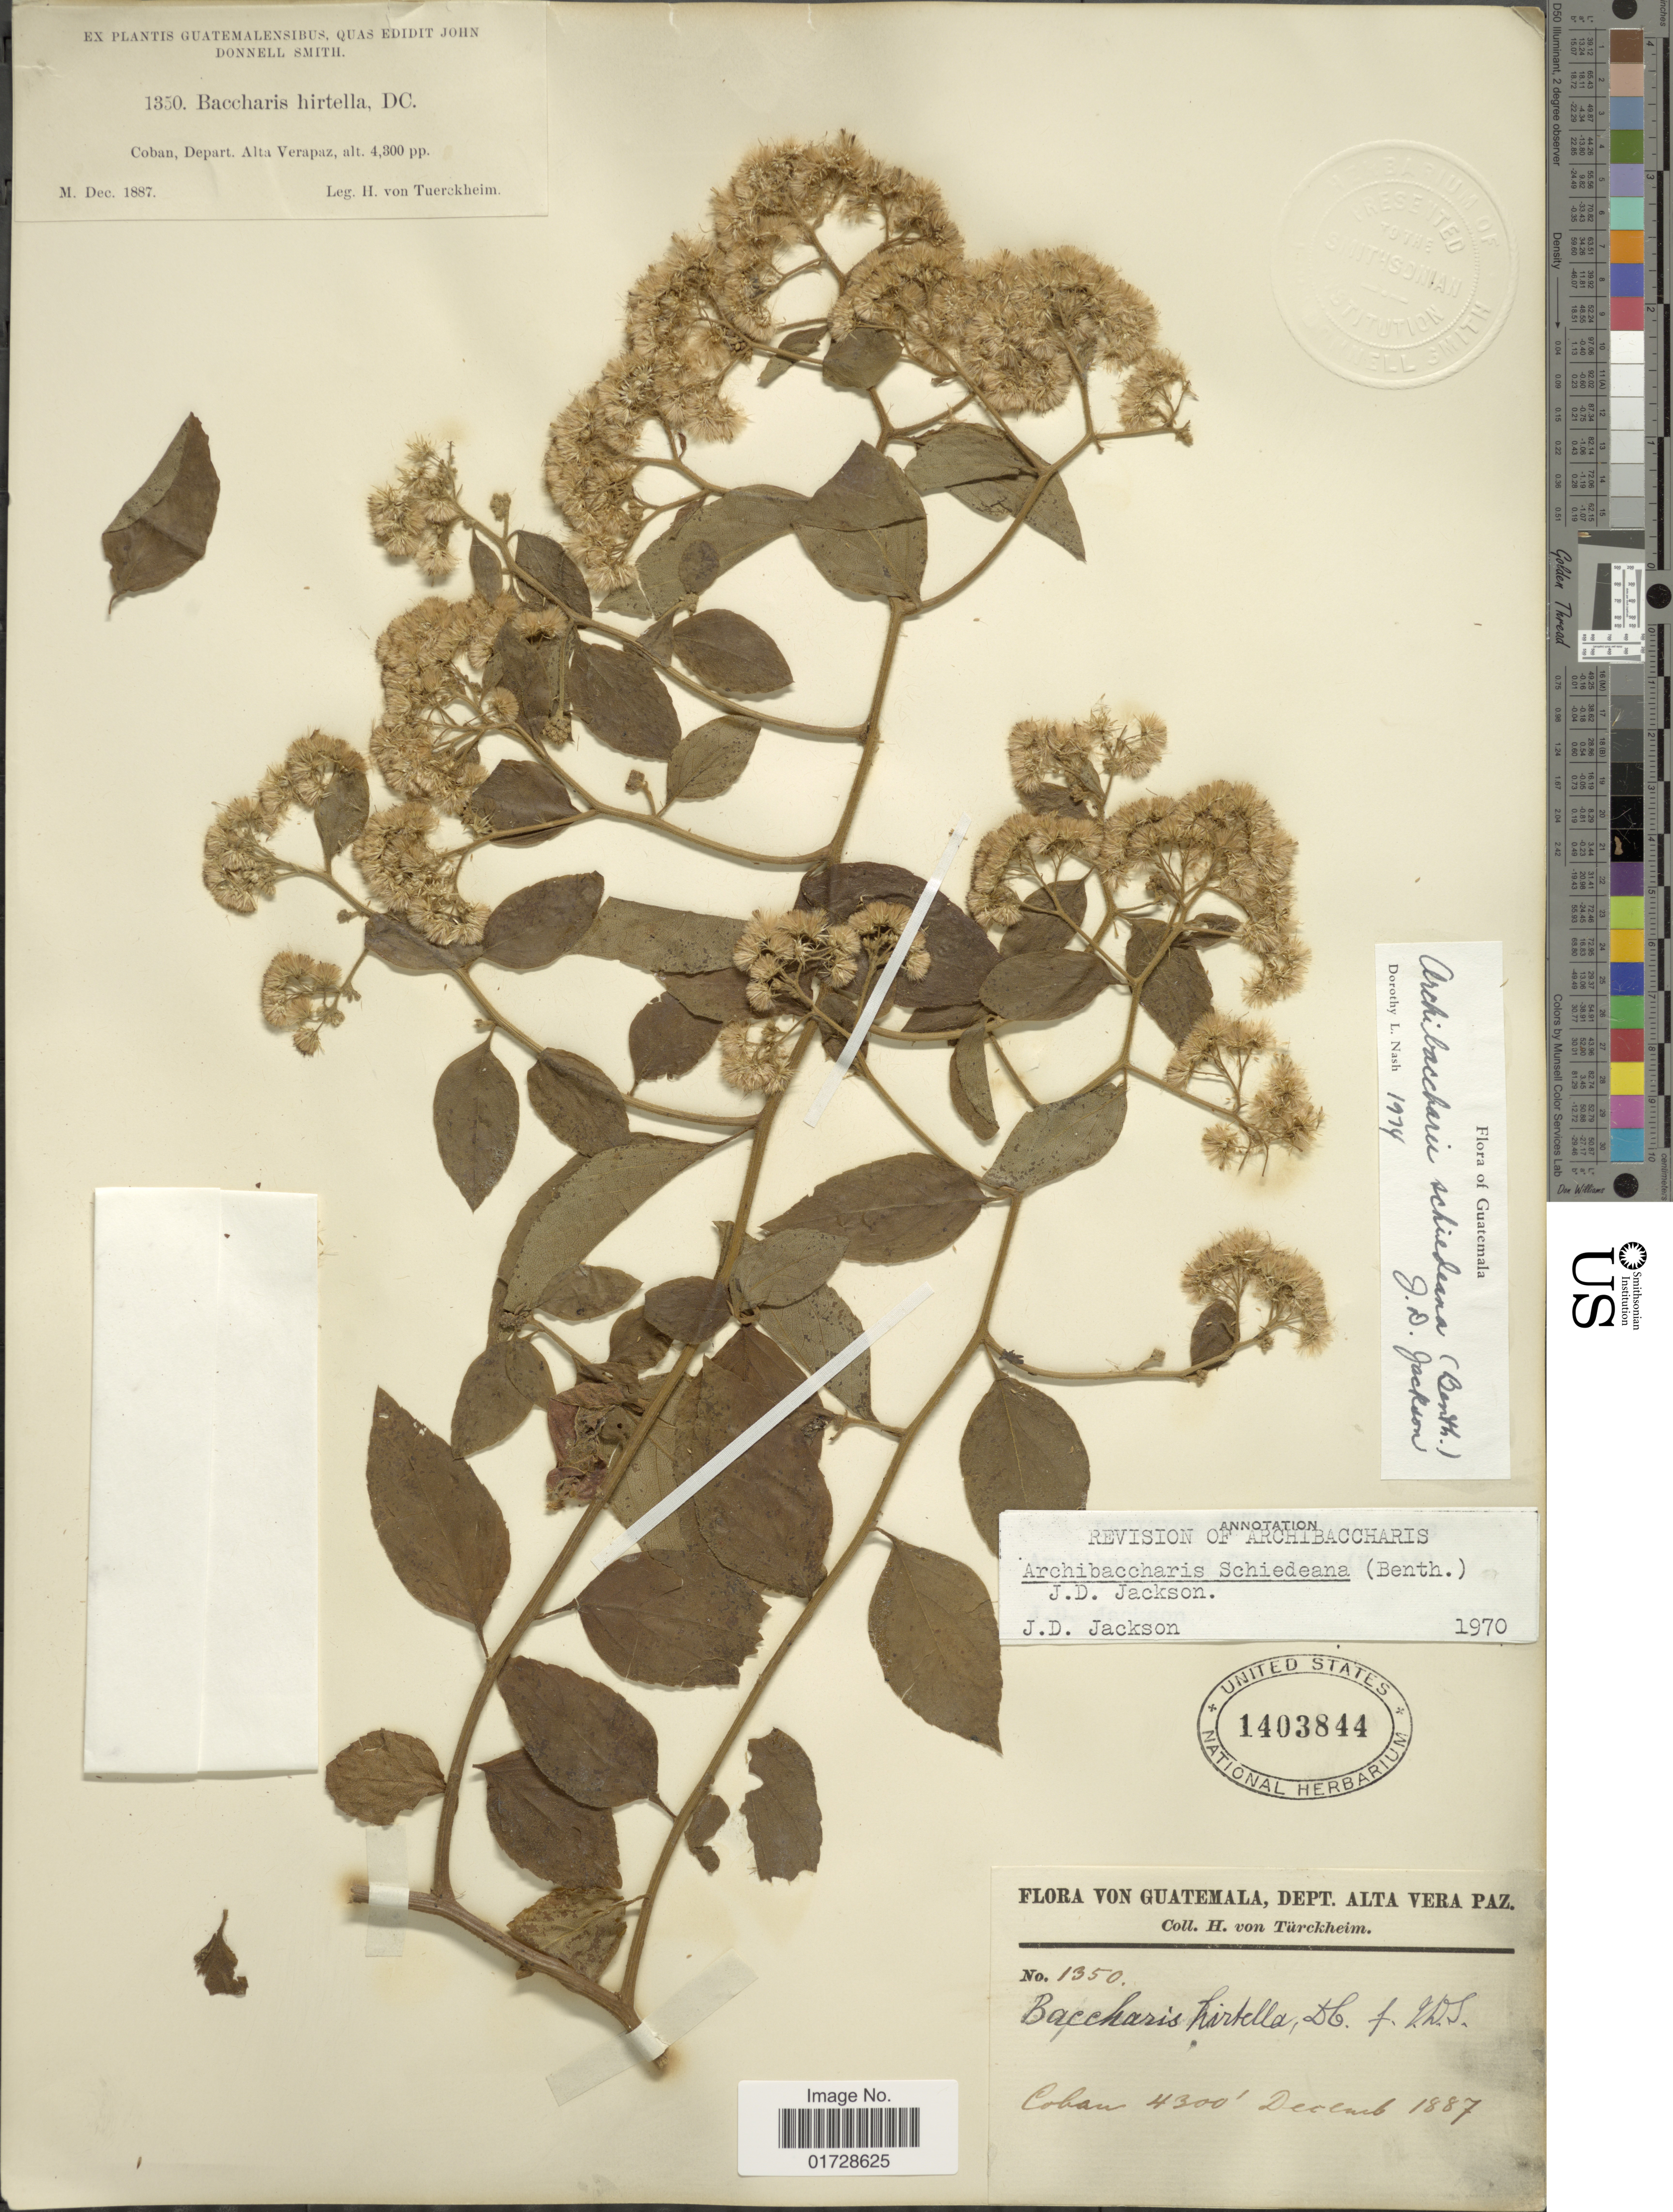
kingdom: Plantae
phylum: Tracheophyta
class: Magnoliopsida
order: Asterales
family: Asteraceae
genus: Archibaccharis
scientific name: Archibaccharis schiedeana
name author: (Benth.) J.D. Jacks.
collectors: H. von Türckheim & H. von Türckheim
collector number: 1350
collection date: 1887-12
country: Guatemala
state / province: Alta Verapaz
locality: Coban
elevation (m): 1311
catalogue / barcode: US 1403844